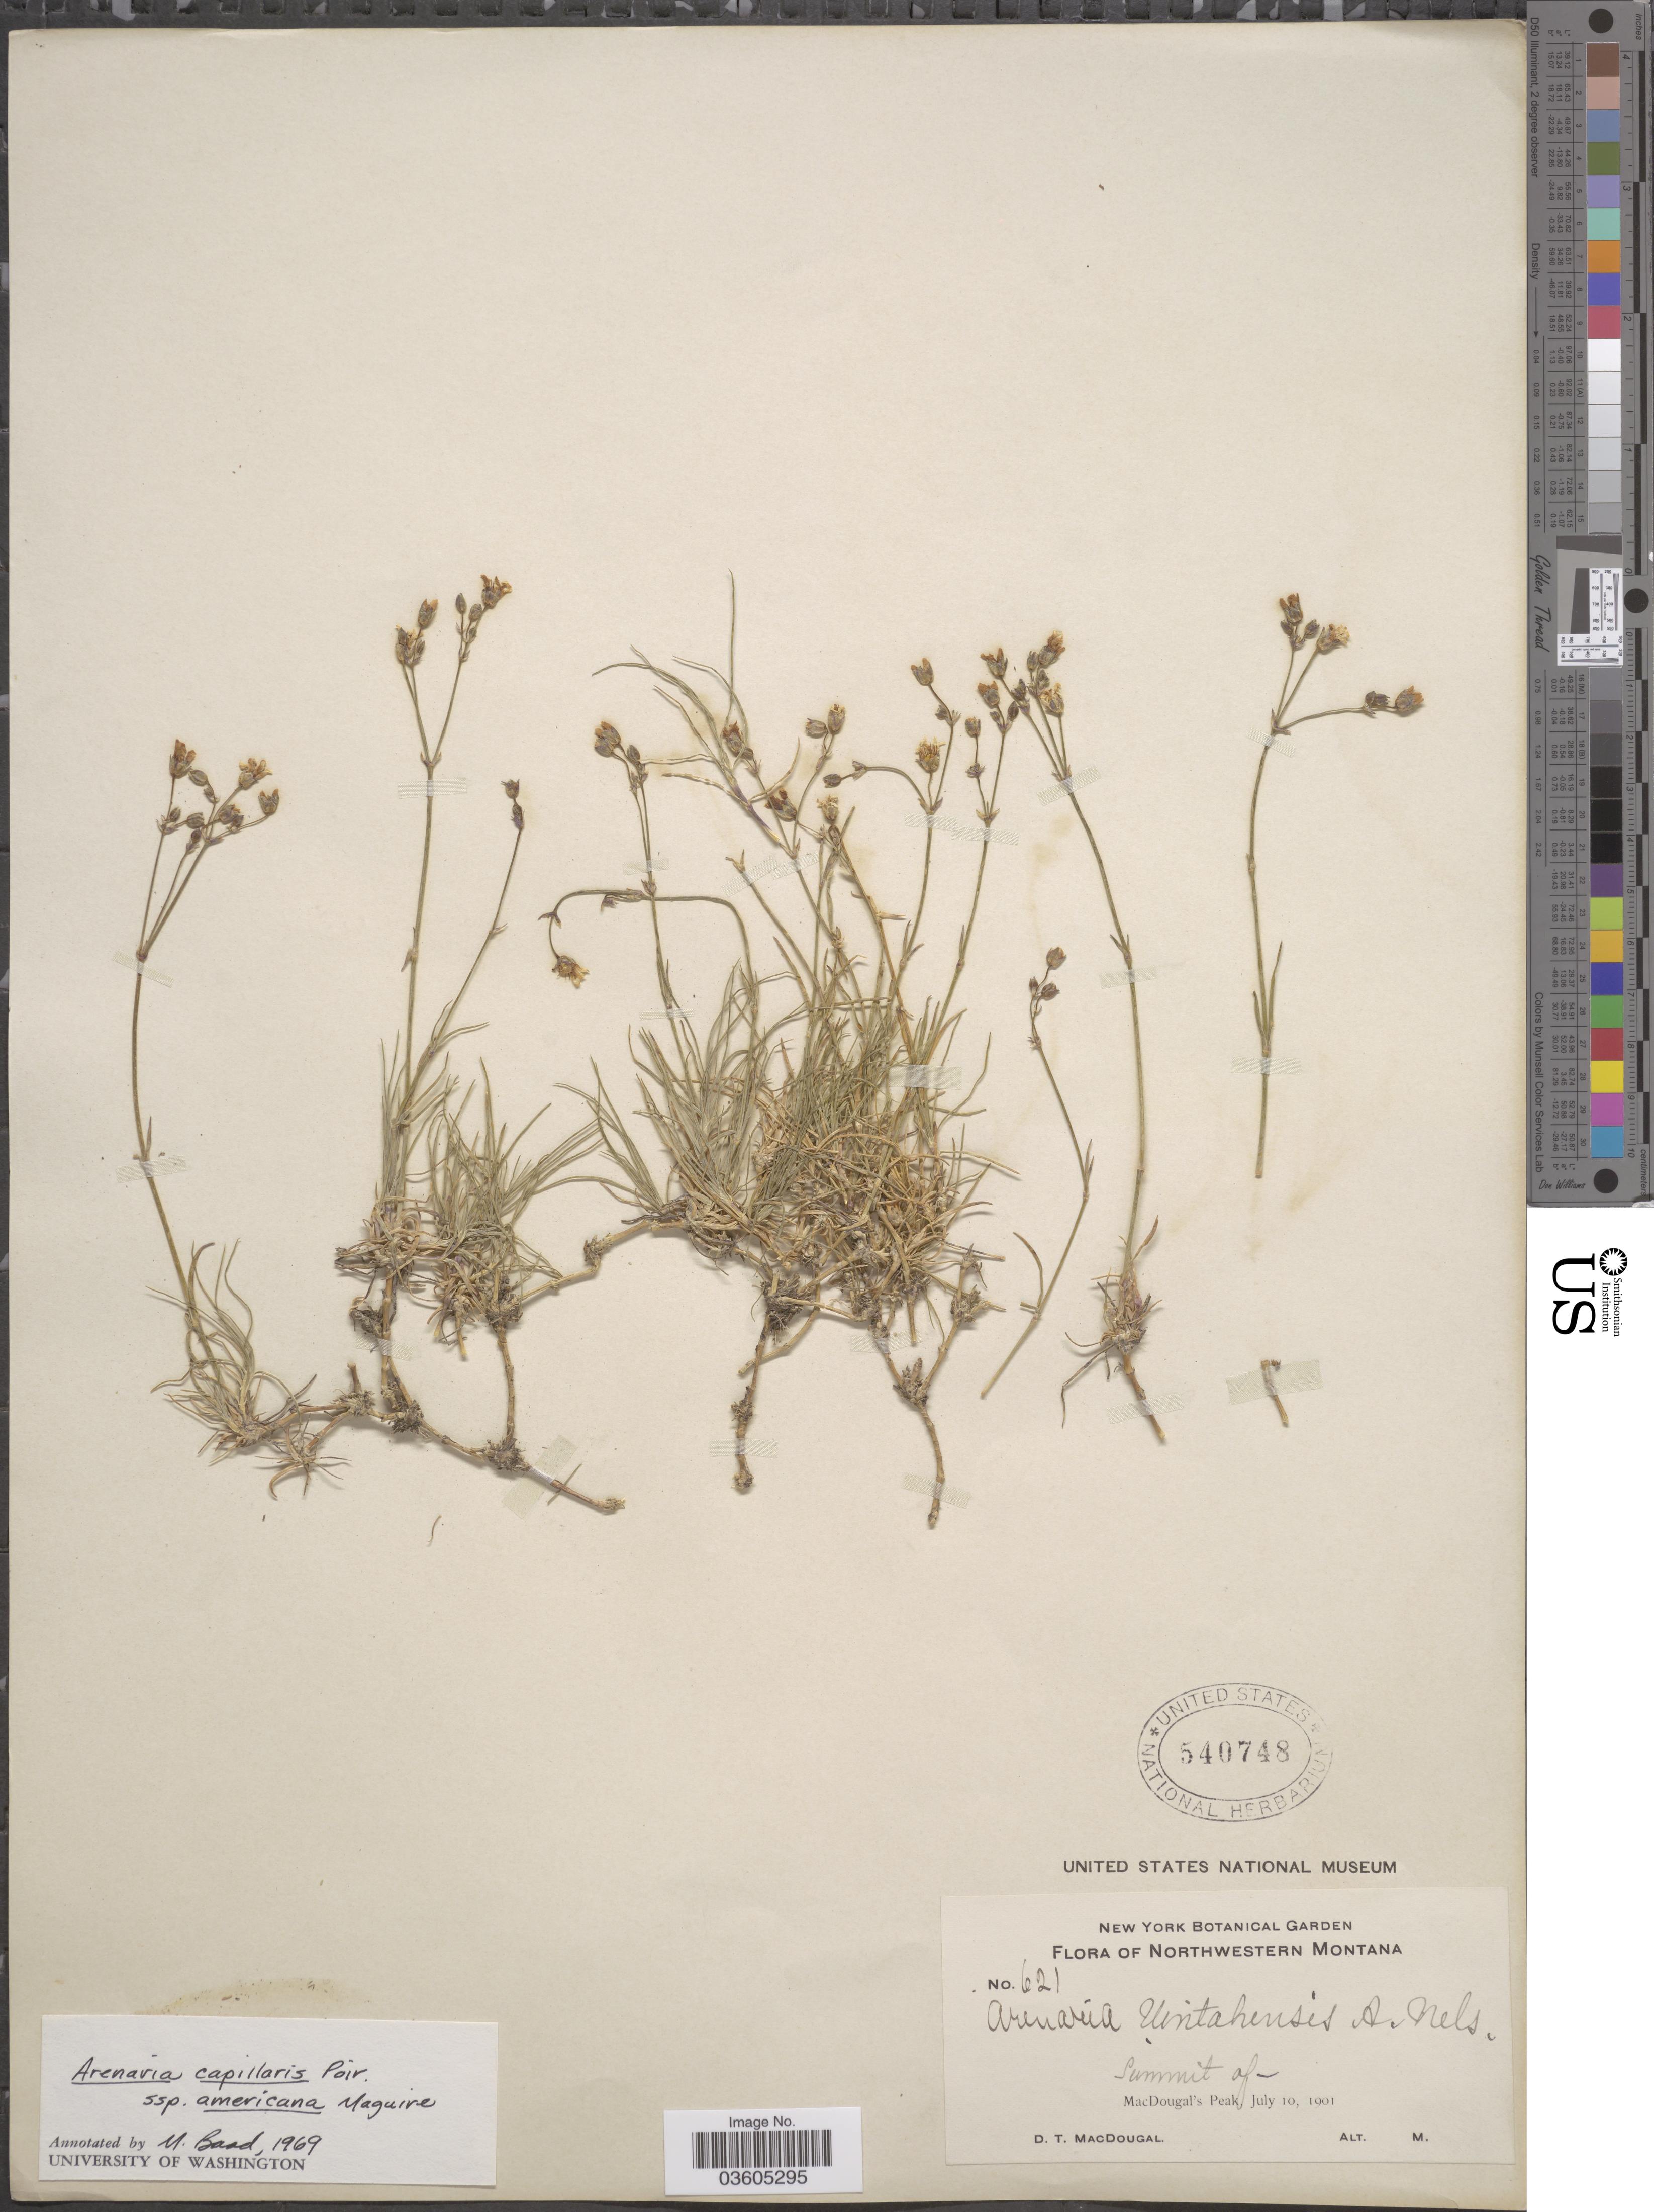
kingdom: Plantae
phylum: Tracheophyta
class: Magnoliopsida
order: Caryophyllales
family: Caryophyllaceae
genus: Eremogone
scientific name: Eremogone capillaris var. americana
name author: (Maguire) R.L. Hartm. & Rabeler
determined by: U.S. National Herbarium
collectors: D. T. MacDougal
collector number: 621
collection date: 1901-07-10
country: United States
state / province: Montana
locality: Northwestern Montana. Summit of MacDougal's Peak.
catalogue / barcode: US 540748